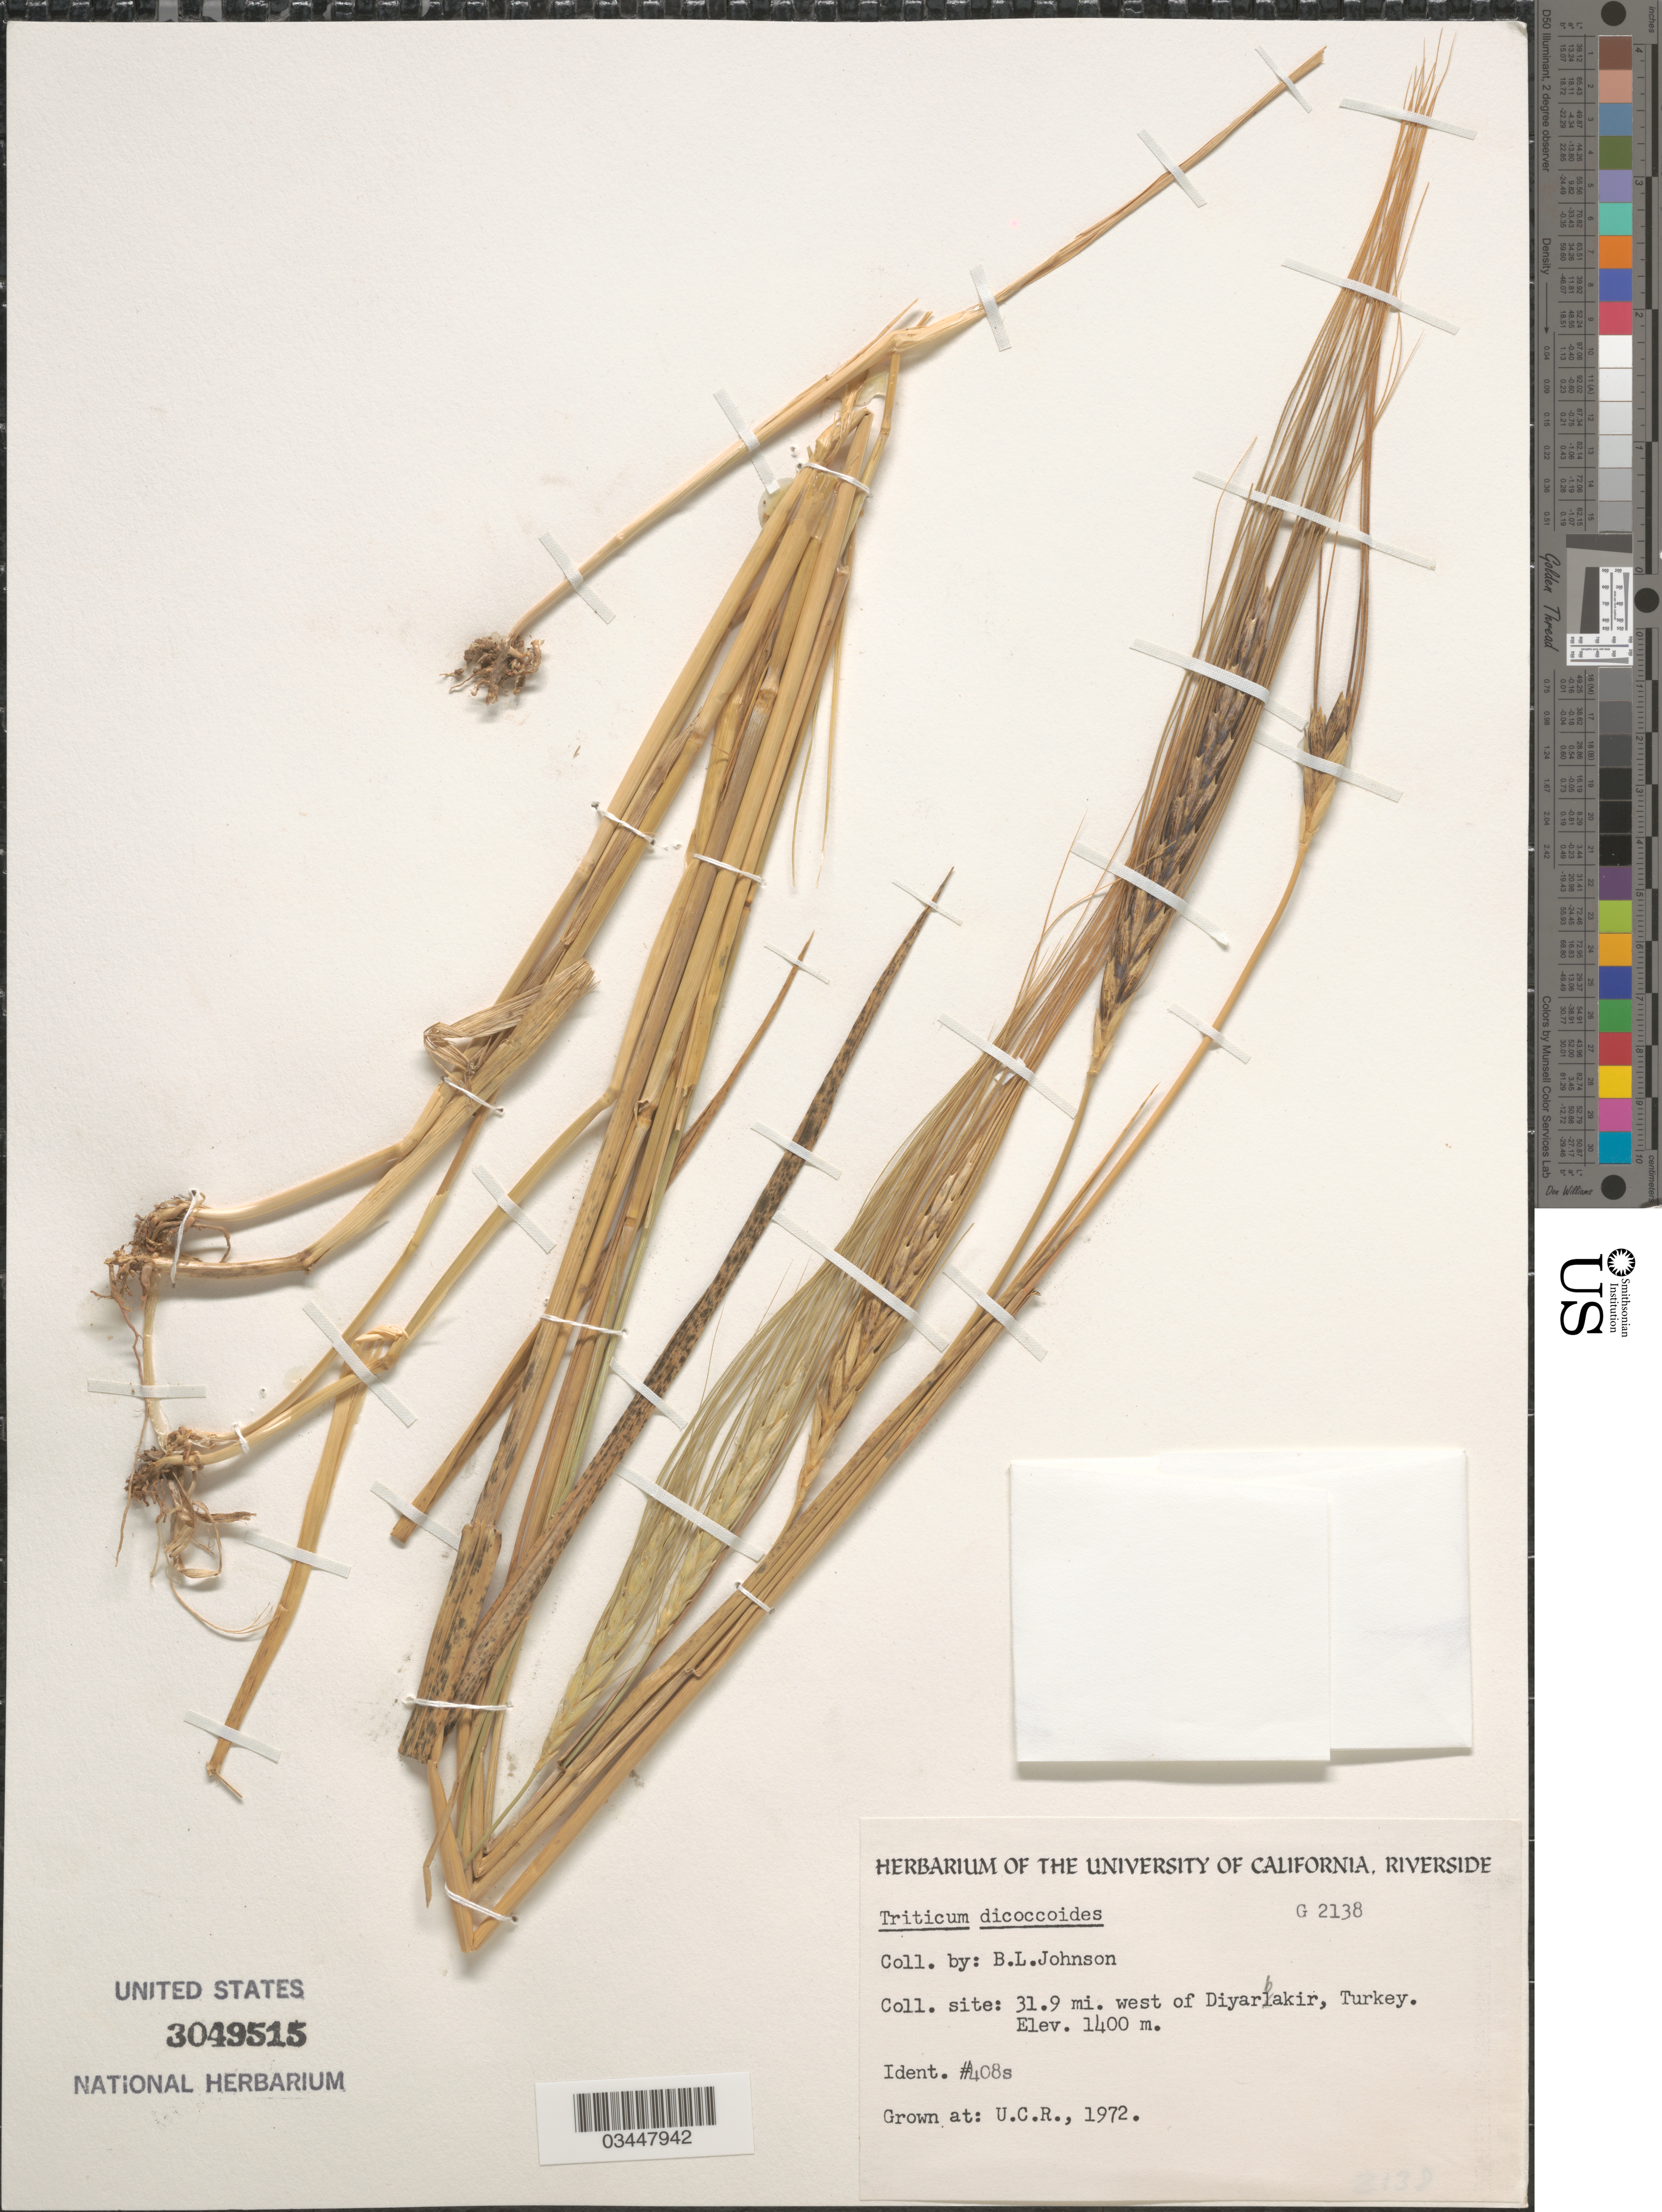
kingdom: Plantae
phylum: Tracheophyta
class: Liliopsida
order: Poales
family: Poaceae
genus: Triticum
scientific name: Triticum dicoccoides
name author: (Körn.) Körn. ex Schweinf.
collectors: ex herb. Univ. of California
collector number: G2138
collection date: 1972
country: United States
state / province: California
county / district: Riverside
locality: U.C.R.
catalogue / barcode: US 3049515